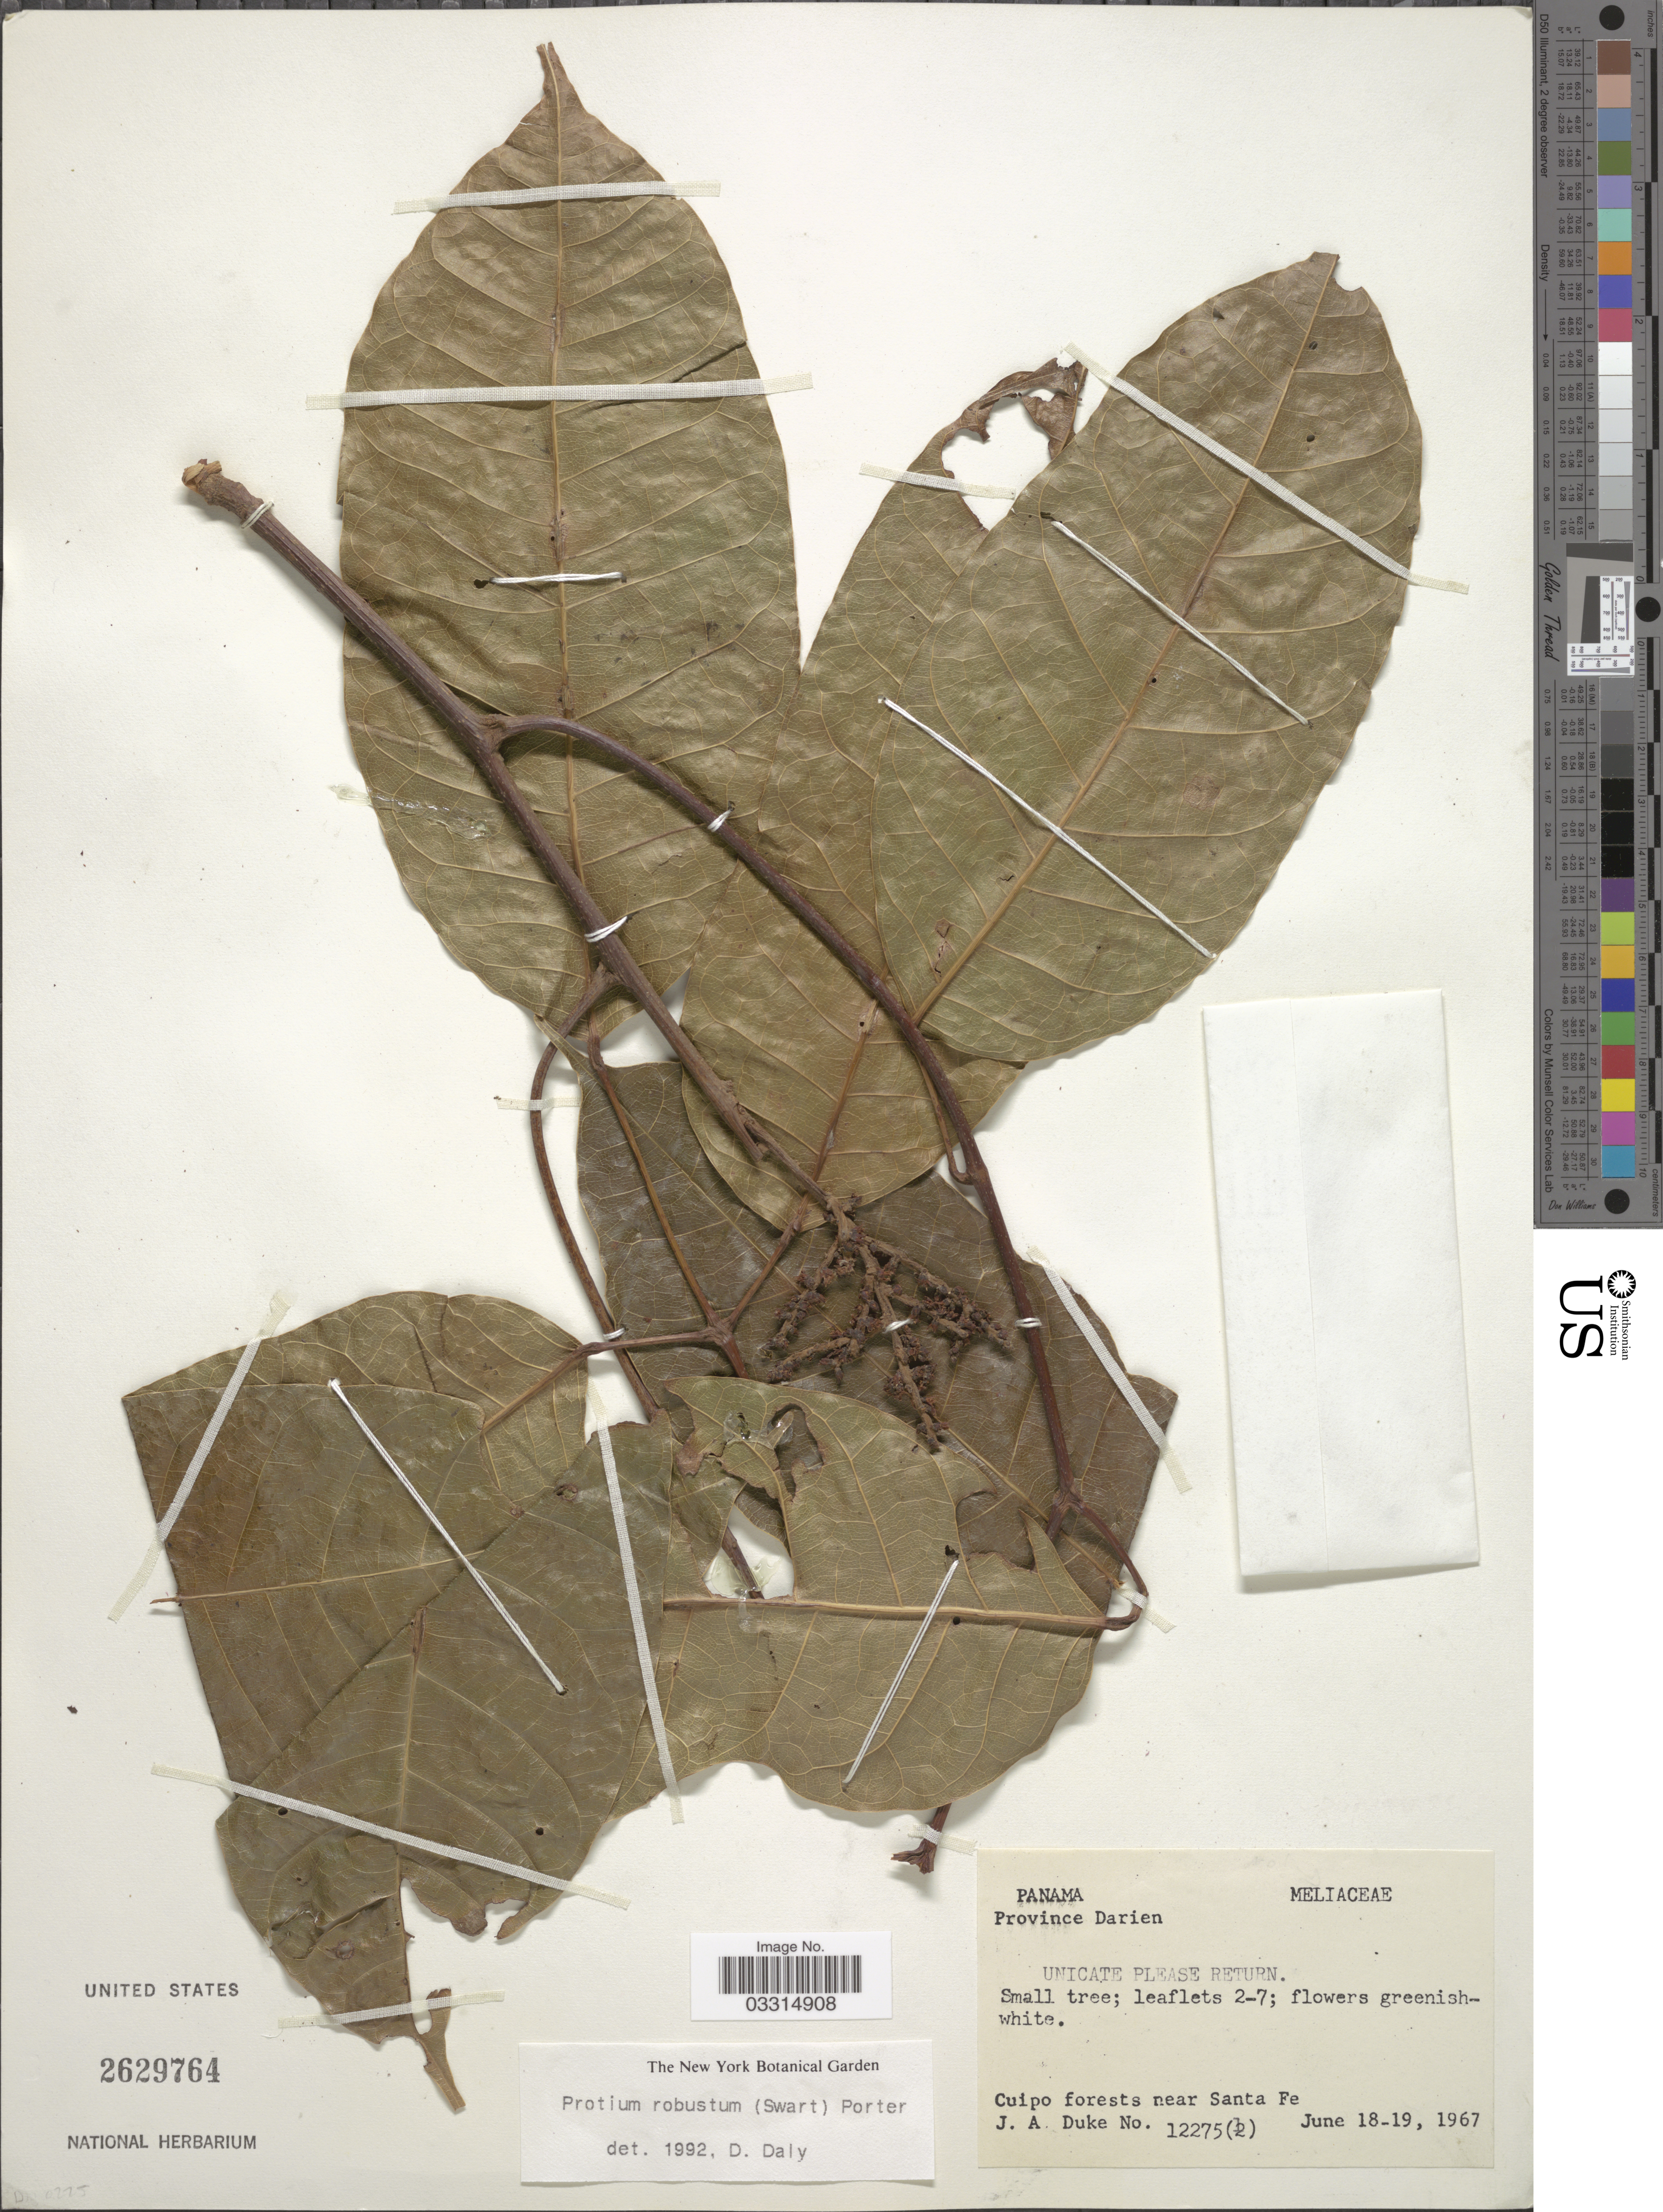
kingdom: Plantae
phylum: Tracheophyta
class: Magnoliopsida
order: Sapindales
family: Burseraceae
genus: Protium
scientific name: Protium robustum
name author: (Swart) D.M. Porter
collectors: J. A. Duke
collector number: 12275(1)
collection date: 1967-06-18/1967-06-19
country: Panama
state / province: Darién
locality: Cuipo forests near Santa Fe.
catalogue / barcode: US 2629764